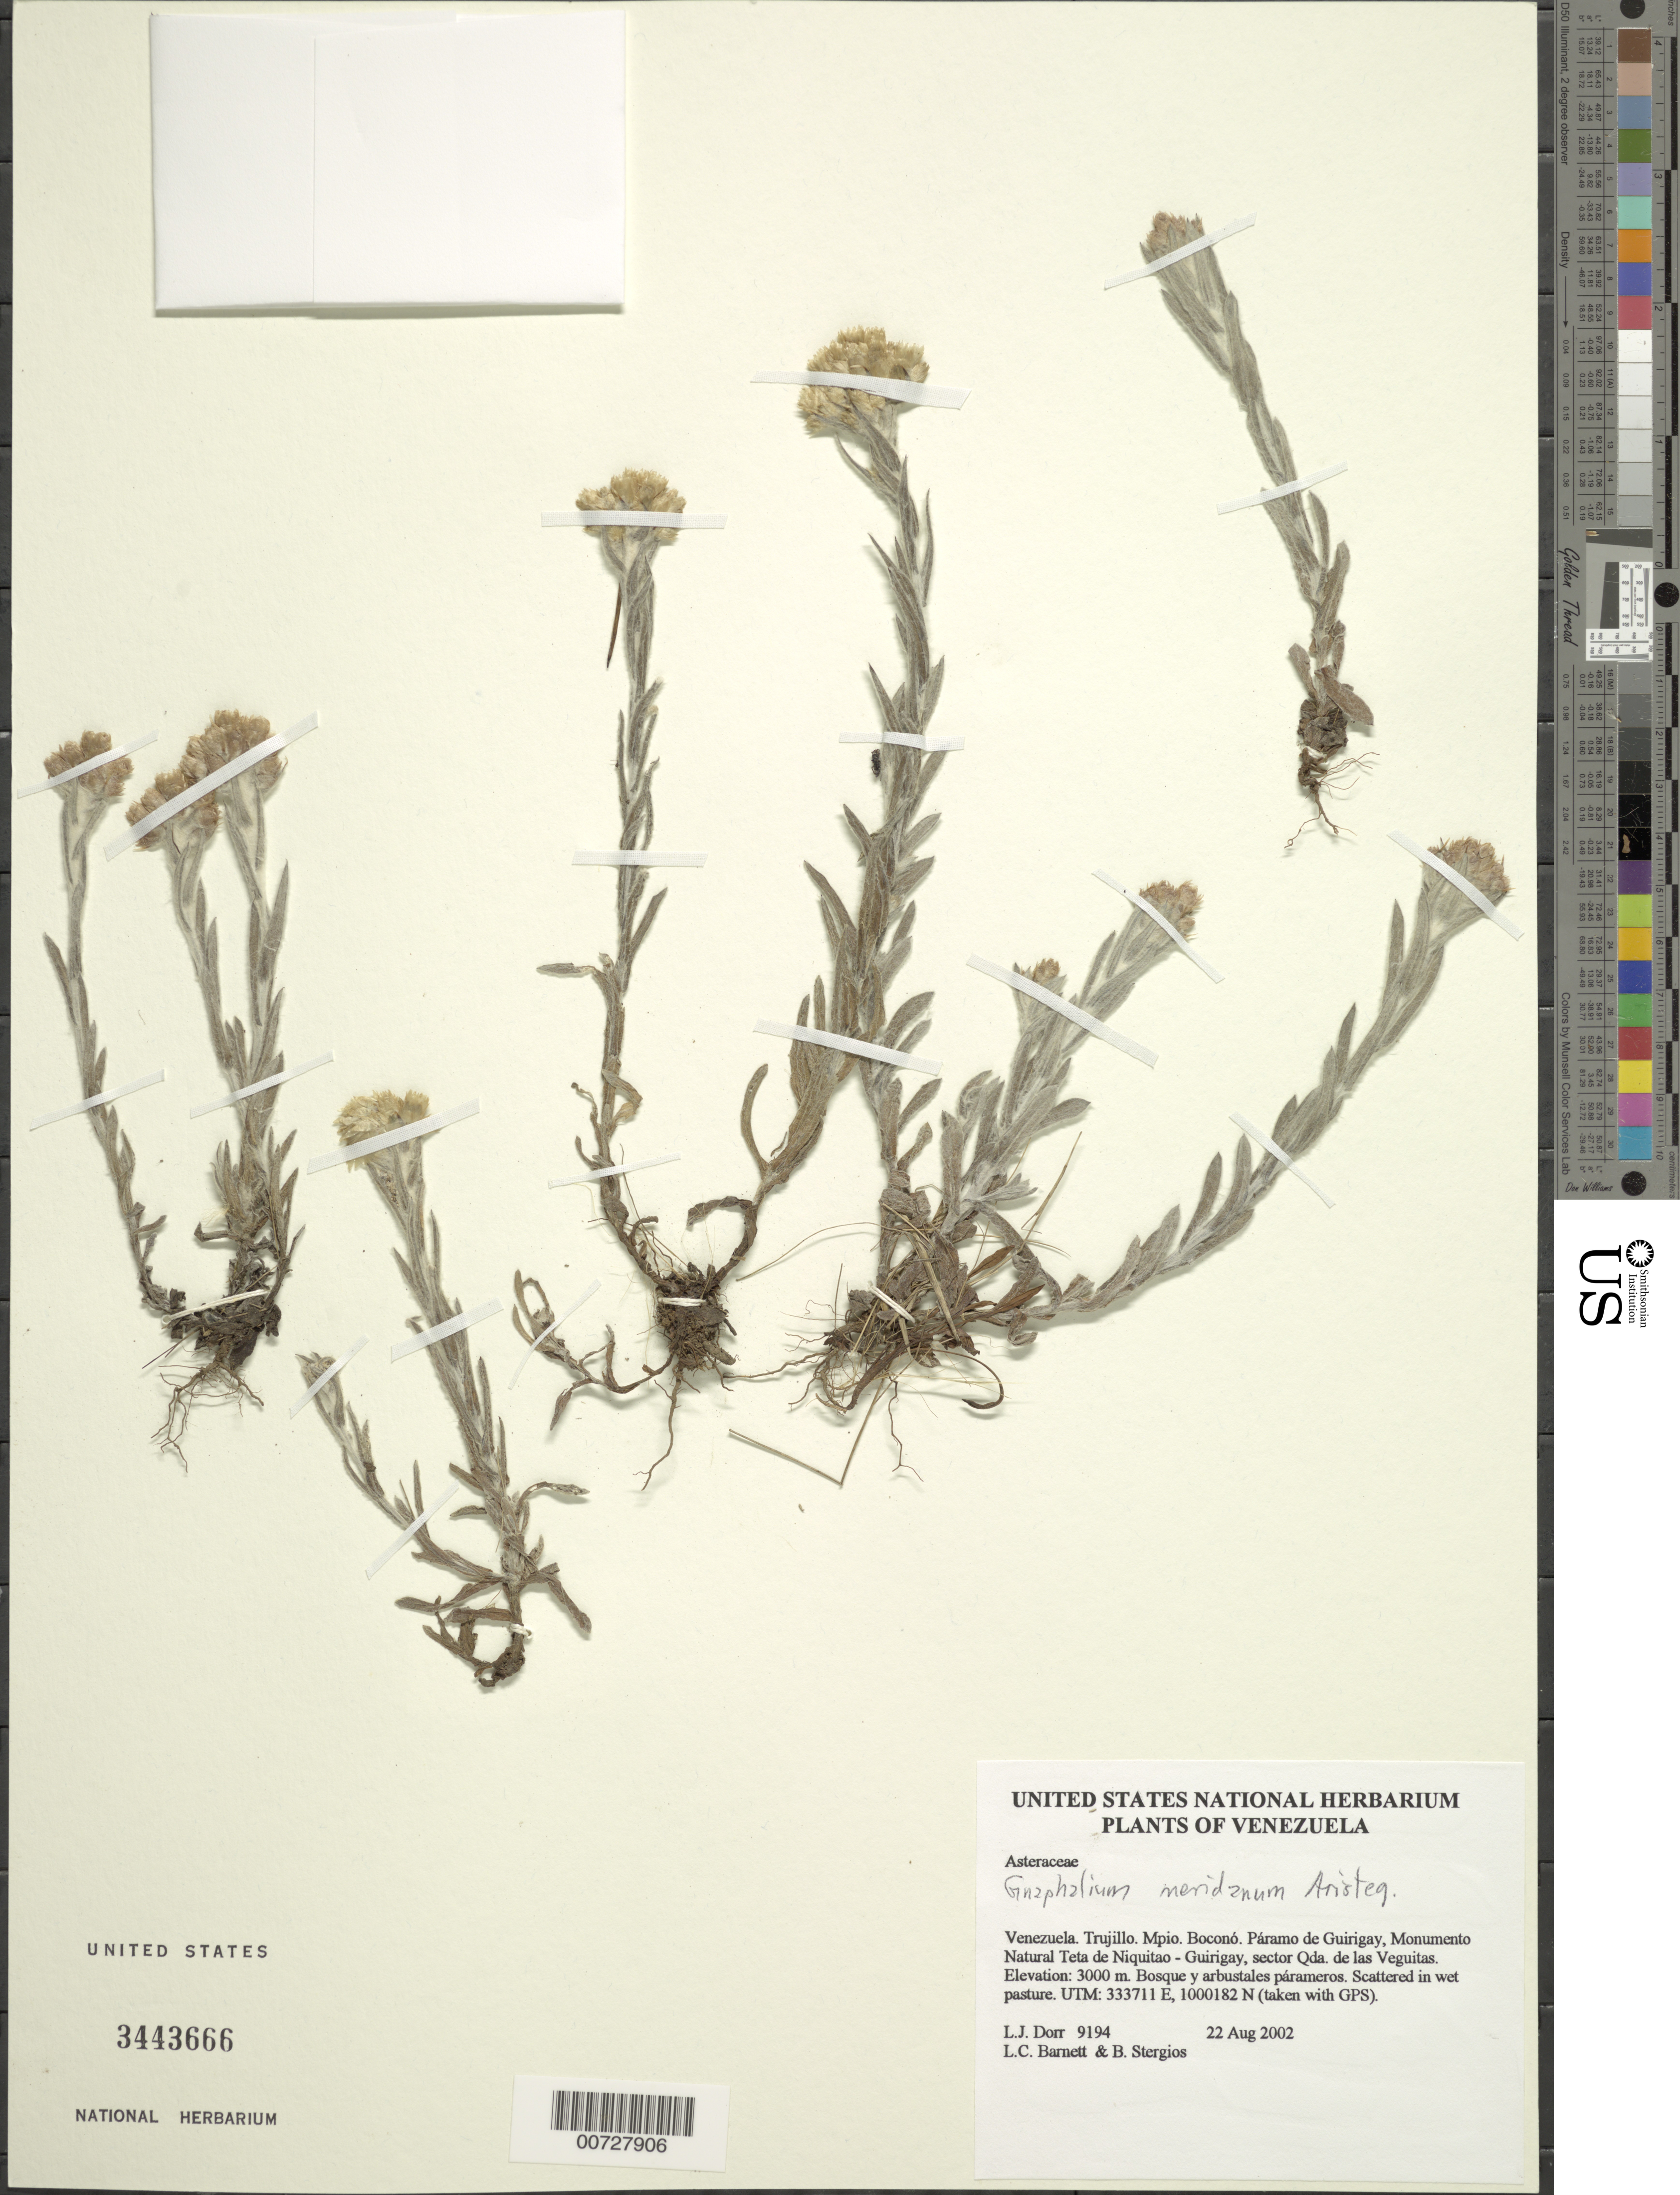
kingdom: Plantae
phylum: Tracheophyta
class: Magnoliopsida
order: Asterales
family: Asteraceae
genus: Gnaphalium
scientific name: Gnaphalium meridanum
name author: Aristeg.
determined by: Robinson, Harold E., (US)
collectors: L. J. Dorr, L. C. Barnett & B. G. Stergios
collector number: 9194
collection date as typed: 22 Aug 2002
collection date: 2002-08-22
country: Venezuela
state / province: Trujillo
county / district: Boconó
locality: Páramo de Guirigay, Monumento Natural Teta de Niquitao - Guirigay, sector Las Veguitas.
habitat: Bosque y arbustales párameros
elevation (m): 3000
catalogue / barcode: US 3443666